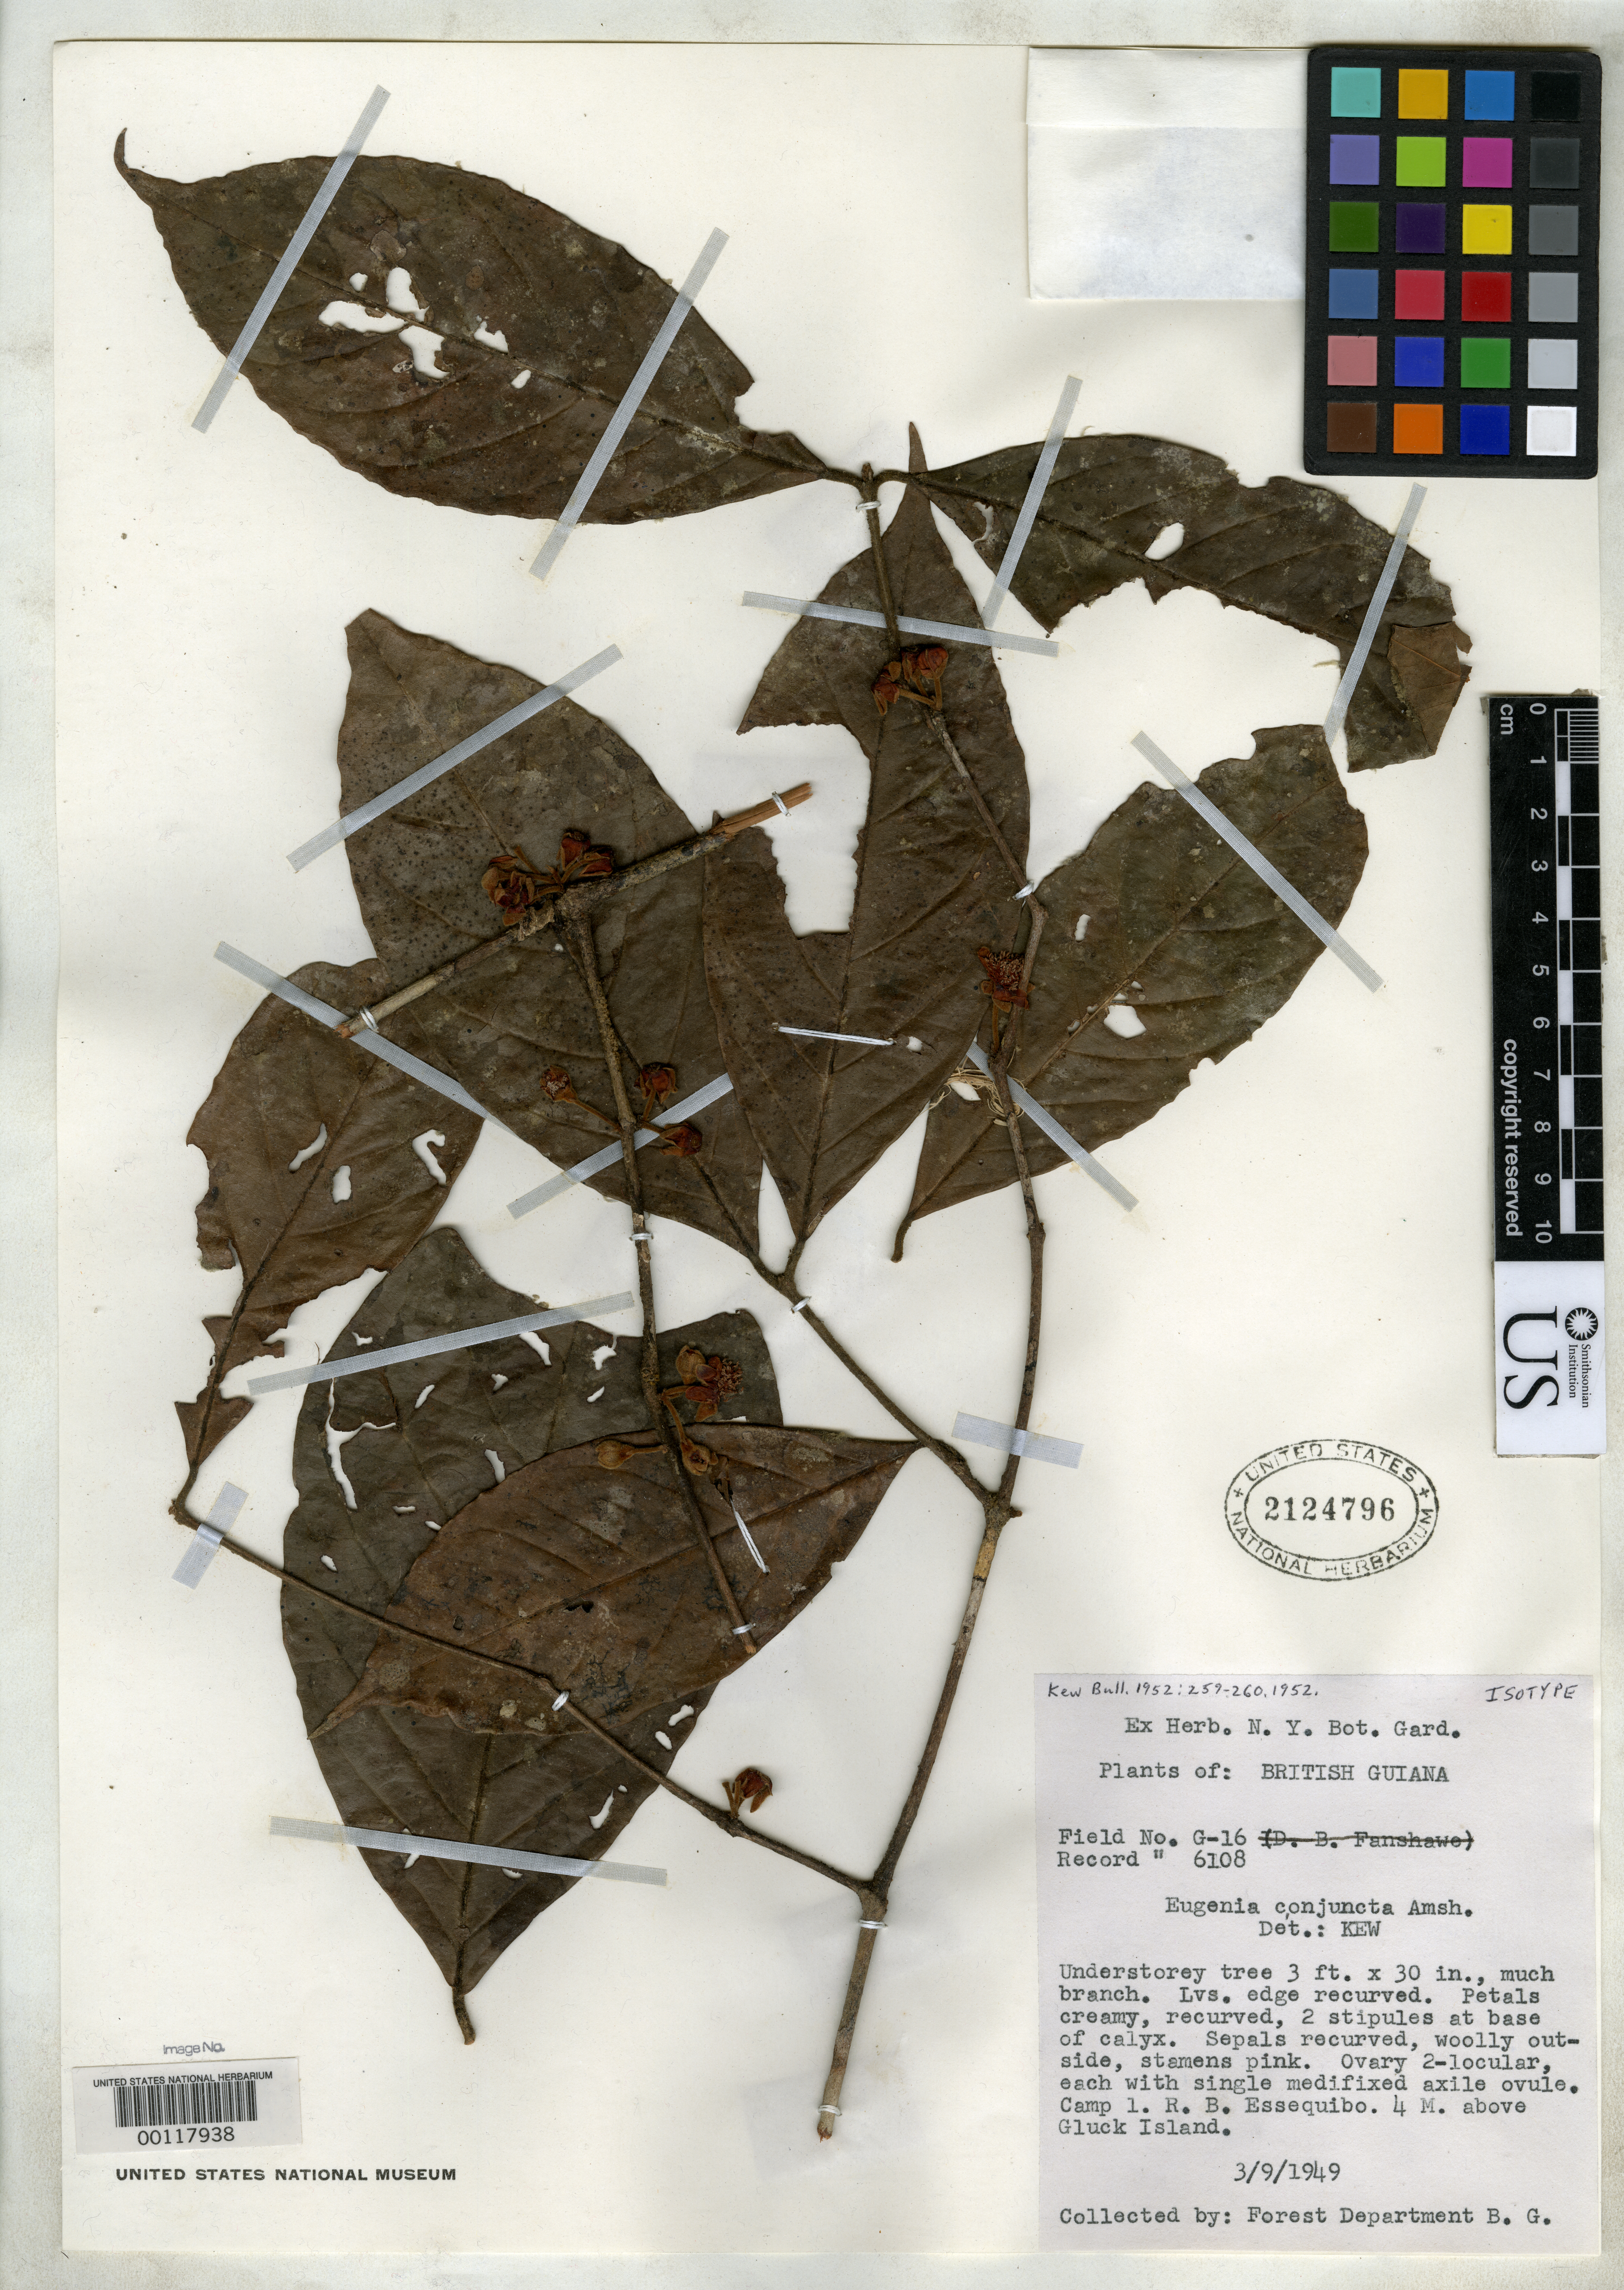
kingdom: Plantae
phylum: Tracheophyta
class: Magnoliopsida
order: Myrtales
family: Myrtaceae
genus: Eugenia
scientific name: Eugenia conjuncta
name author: Amshoff in Sandwith & Kobuski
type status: Isotype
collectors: British Guiana Forestry Dept.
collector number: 6108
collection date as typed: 03 Sep 1949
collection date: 1949-09-03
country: Guyana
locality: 4 mi above Gluck Is., right bank of Essequibo R.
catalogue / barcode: US 2124796